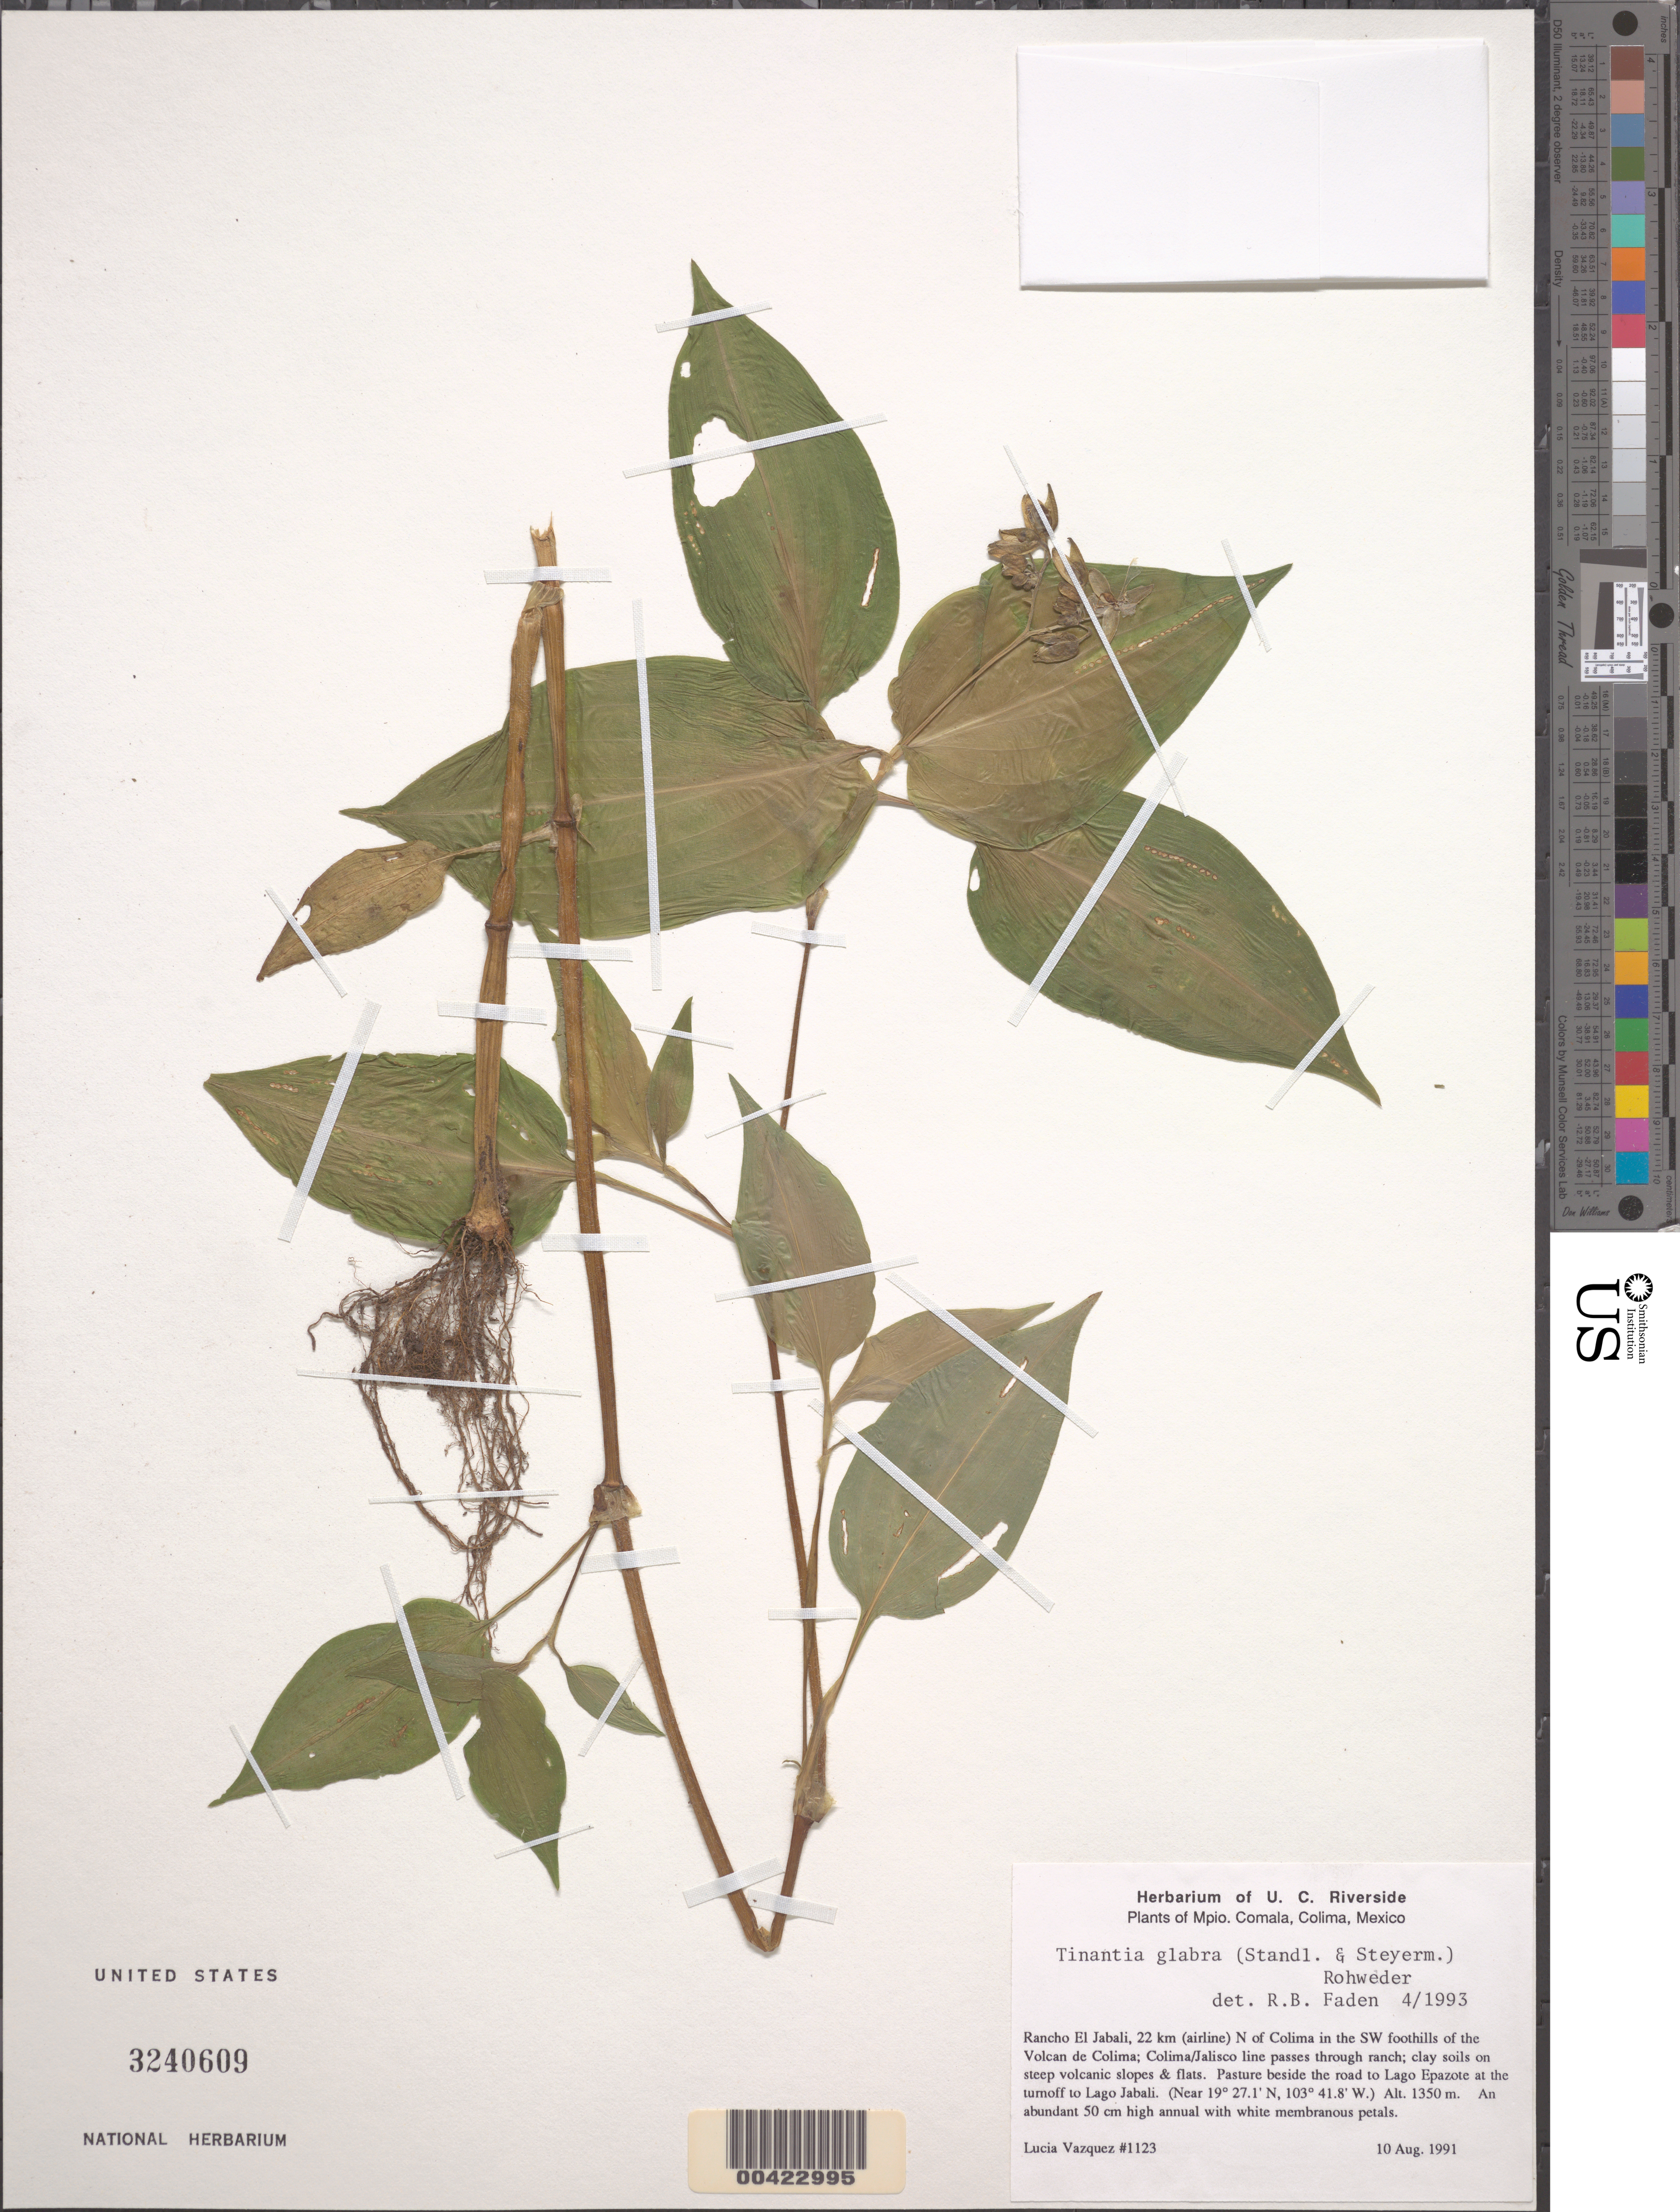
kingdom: Plantae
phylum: Tracheophyta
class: Liliopsida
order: Commelinales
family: Commelinaceae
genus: Tinantia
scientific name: Tinantia glabra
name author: (Standl. & Steyerm.) Rohweder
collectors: L. Vazquez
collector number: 1123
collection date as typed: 10 Aug 1991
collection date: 1991-08-10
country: Mexico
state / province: Colima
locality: Rancho El Jabali, N of Colima, Comala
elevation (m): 1350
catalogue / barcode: US 3240609